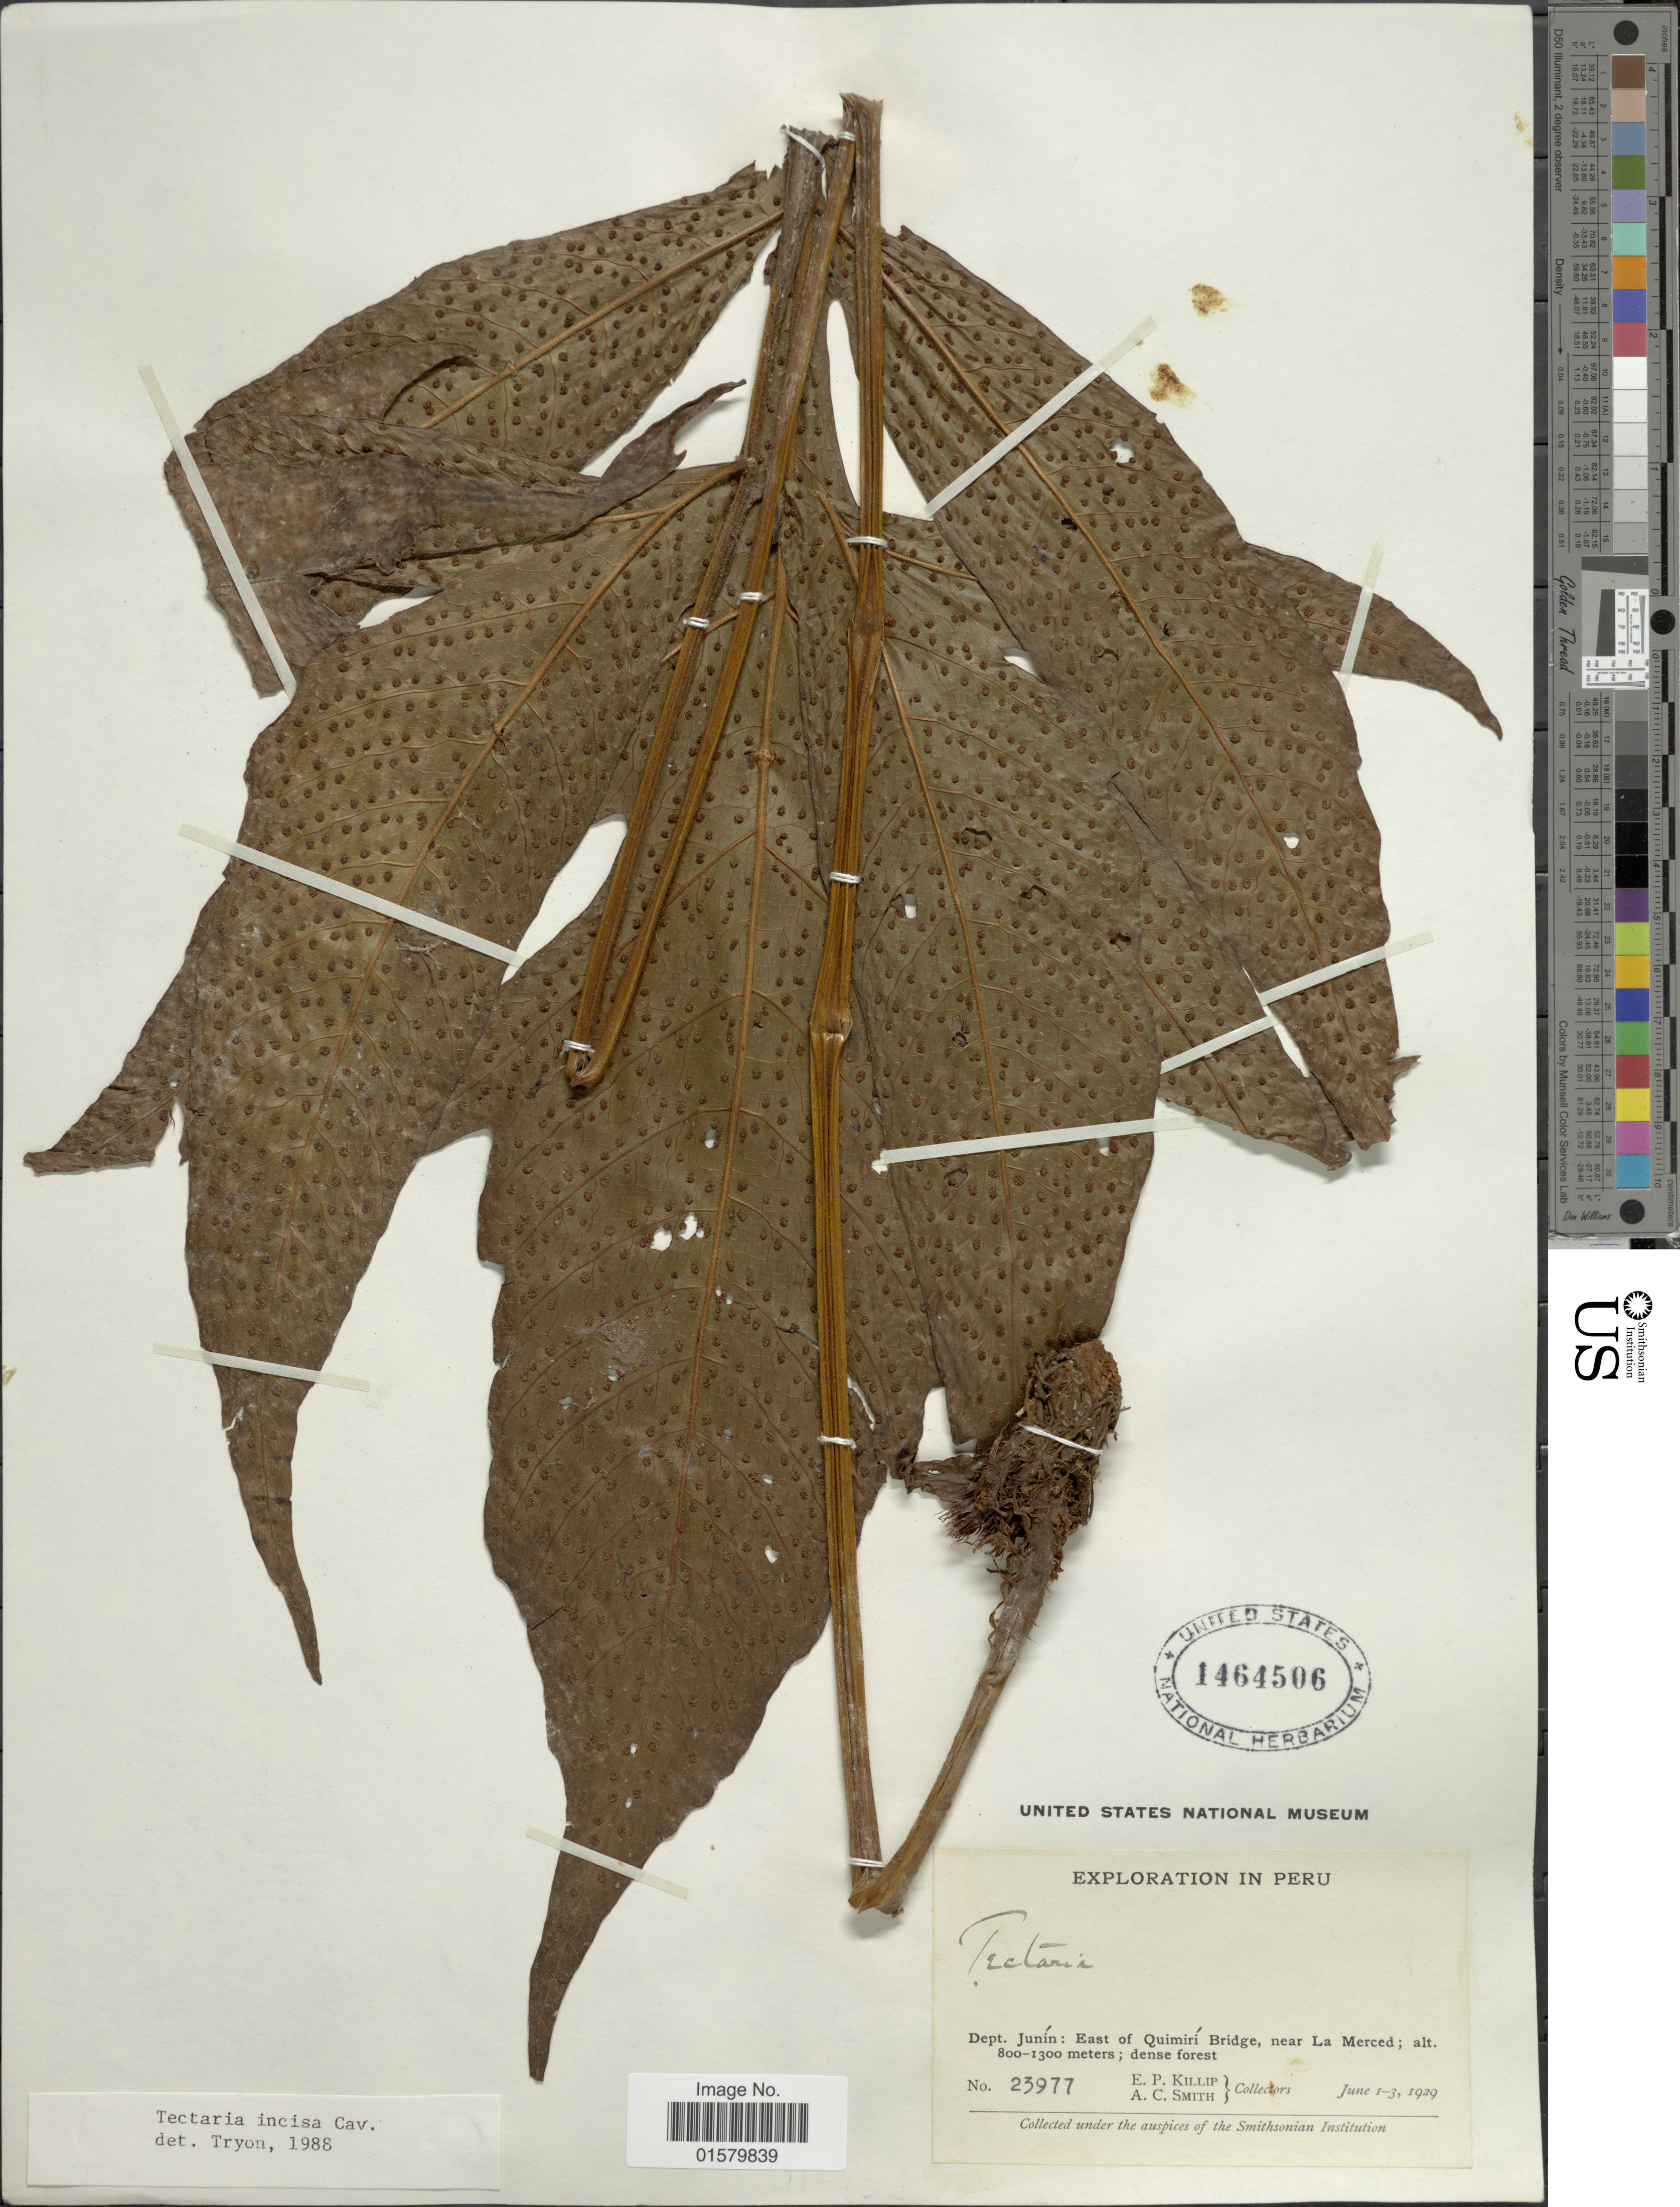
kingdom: Plantae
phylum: Tracheophyta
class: Polypodiopsida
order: Polypodiales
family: Tectariaceae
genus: Tectaria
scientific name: Tectaria pilosa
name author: (Fée) Maxon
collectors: E. P. Killip & A. C. Smith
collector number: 23977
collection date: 1929-06-01/1929-06-03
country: Peru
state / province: Junín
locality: Dept. Junin: East of Quimiri Bridge, near La Merced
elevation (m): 800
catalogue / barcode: US 1464506